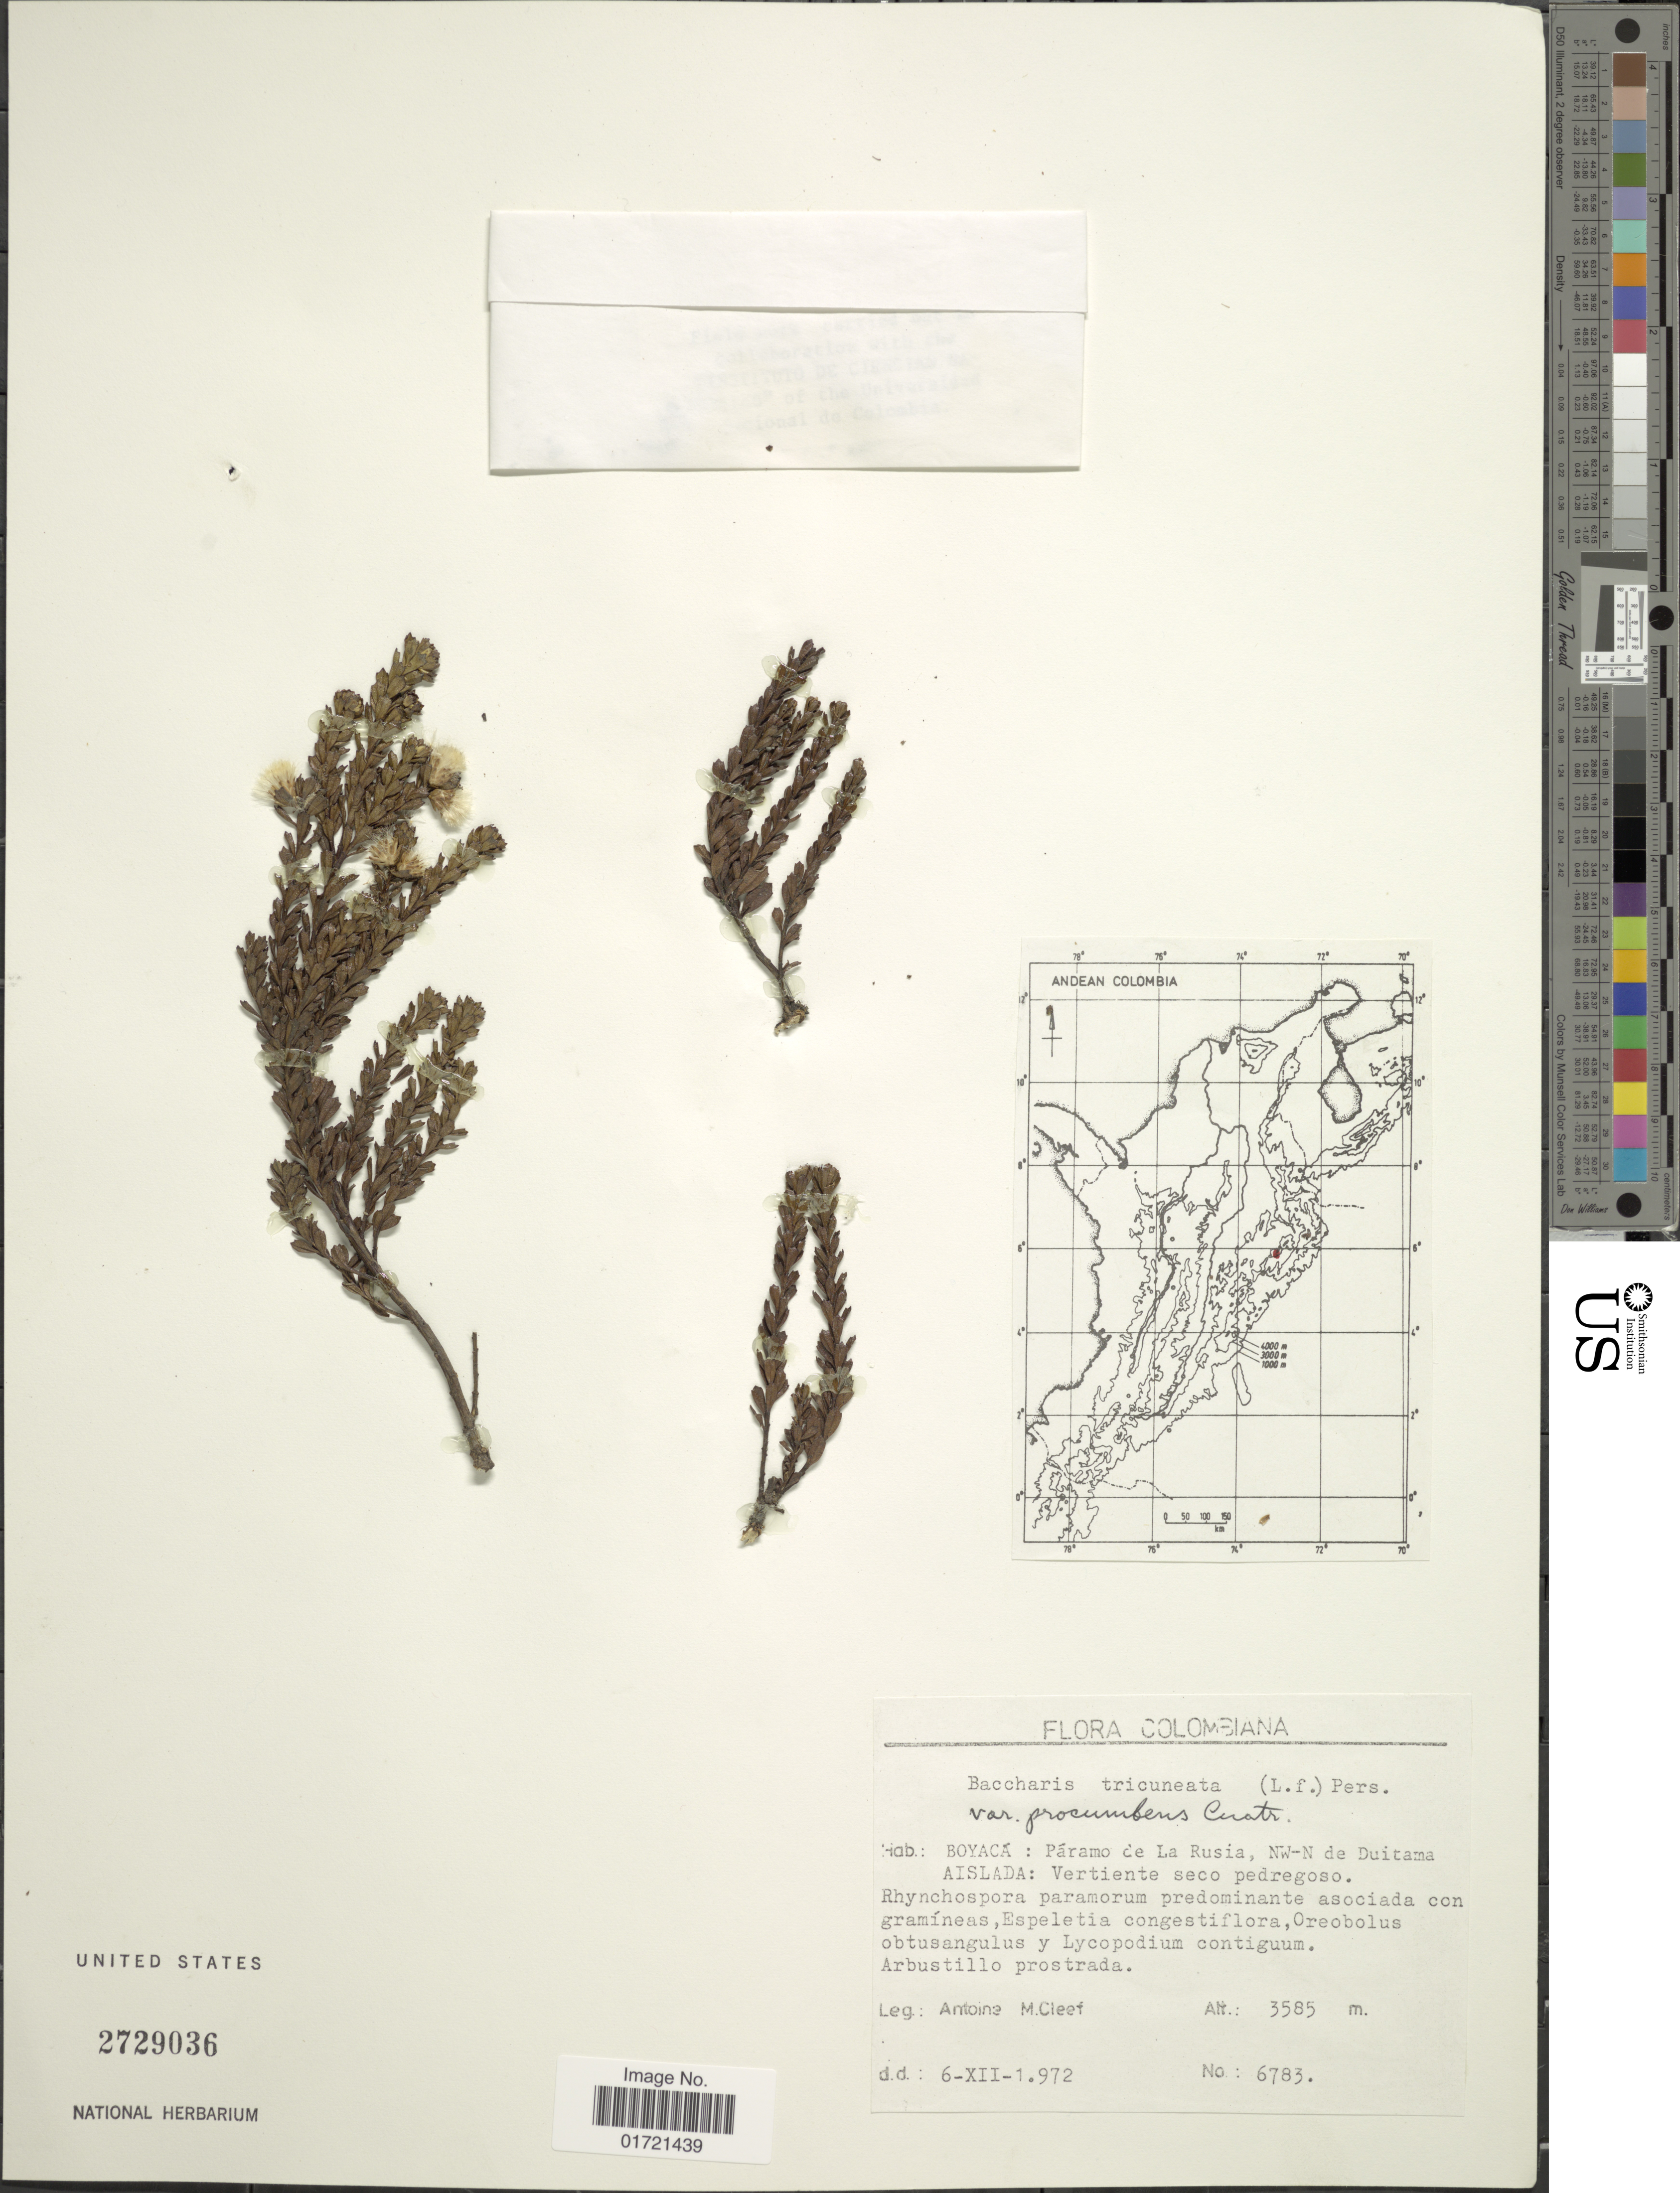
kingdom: Plantae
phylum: Tracheophyta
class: Magnoliopsida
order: Asterales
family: Asteraceae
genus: Baccharis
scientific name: Baccharis tricuneata f. procumbens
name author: Cuatrec.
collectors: A. M. Cleef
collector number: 6783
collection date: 1972-12-06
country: Colombia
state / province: Boyacá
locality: Paramo de La Rusia, NW-N de Duitama, Aislada: Vertiente seco pedregoso.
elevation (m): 3585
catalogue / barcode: US 2729036